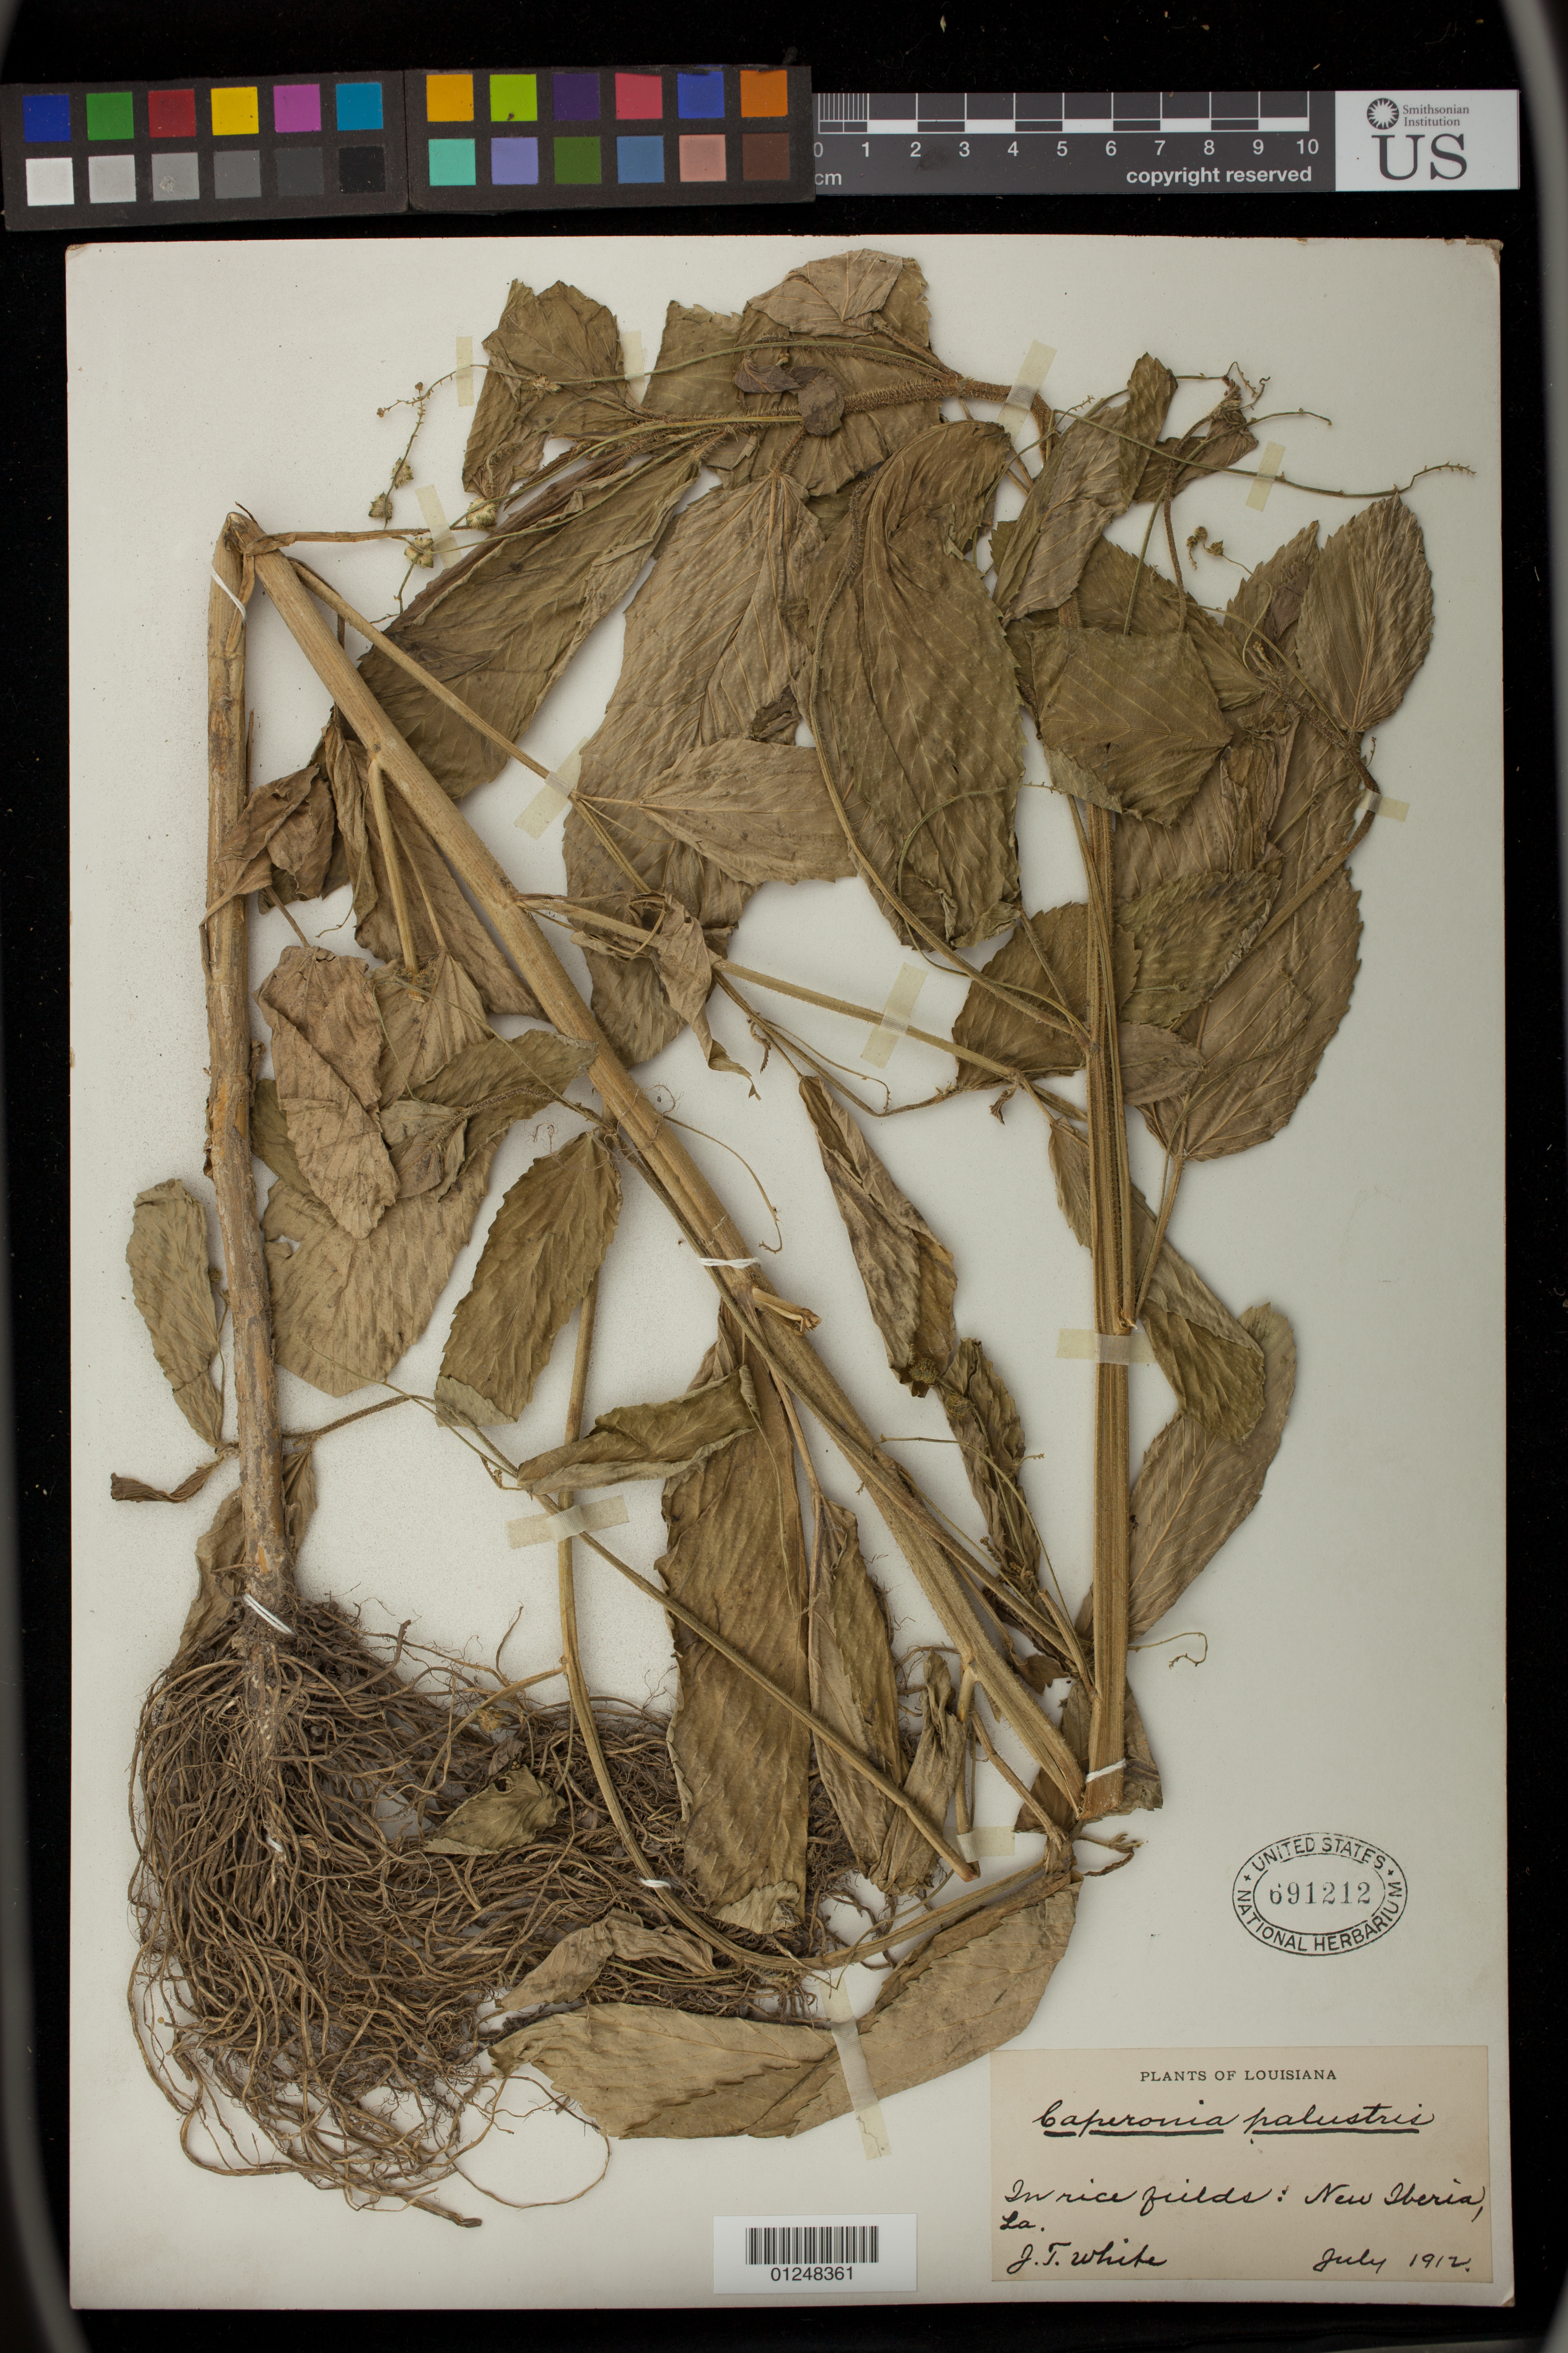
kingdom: Plantae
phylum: Tracheophyta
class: Magnoliopsida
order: Malpighiales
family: Euphorbiaceae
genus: Caperonia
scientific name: Caperonia castaneifolia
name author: (L.) A. St.-Hil.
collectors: J. T. White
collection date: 1912-07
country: United States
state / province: Louisiana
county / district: Iberia Parish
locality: In rice fields: New Iberia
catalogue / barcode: US 691212